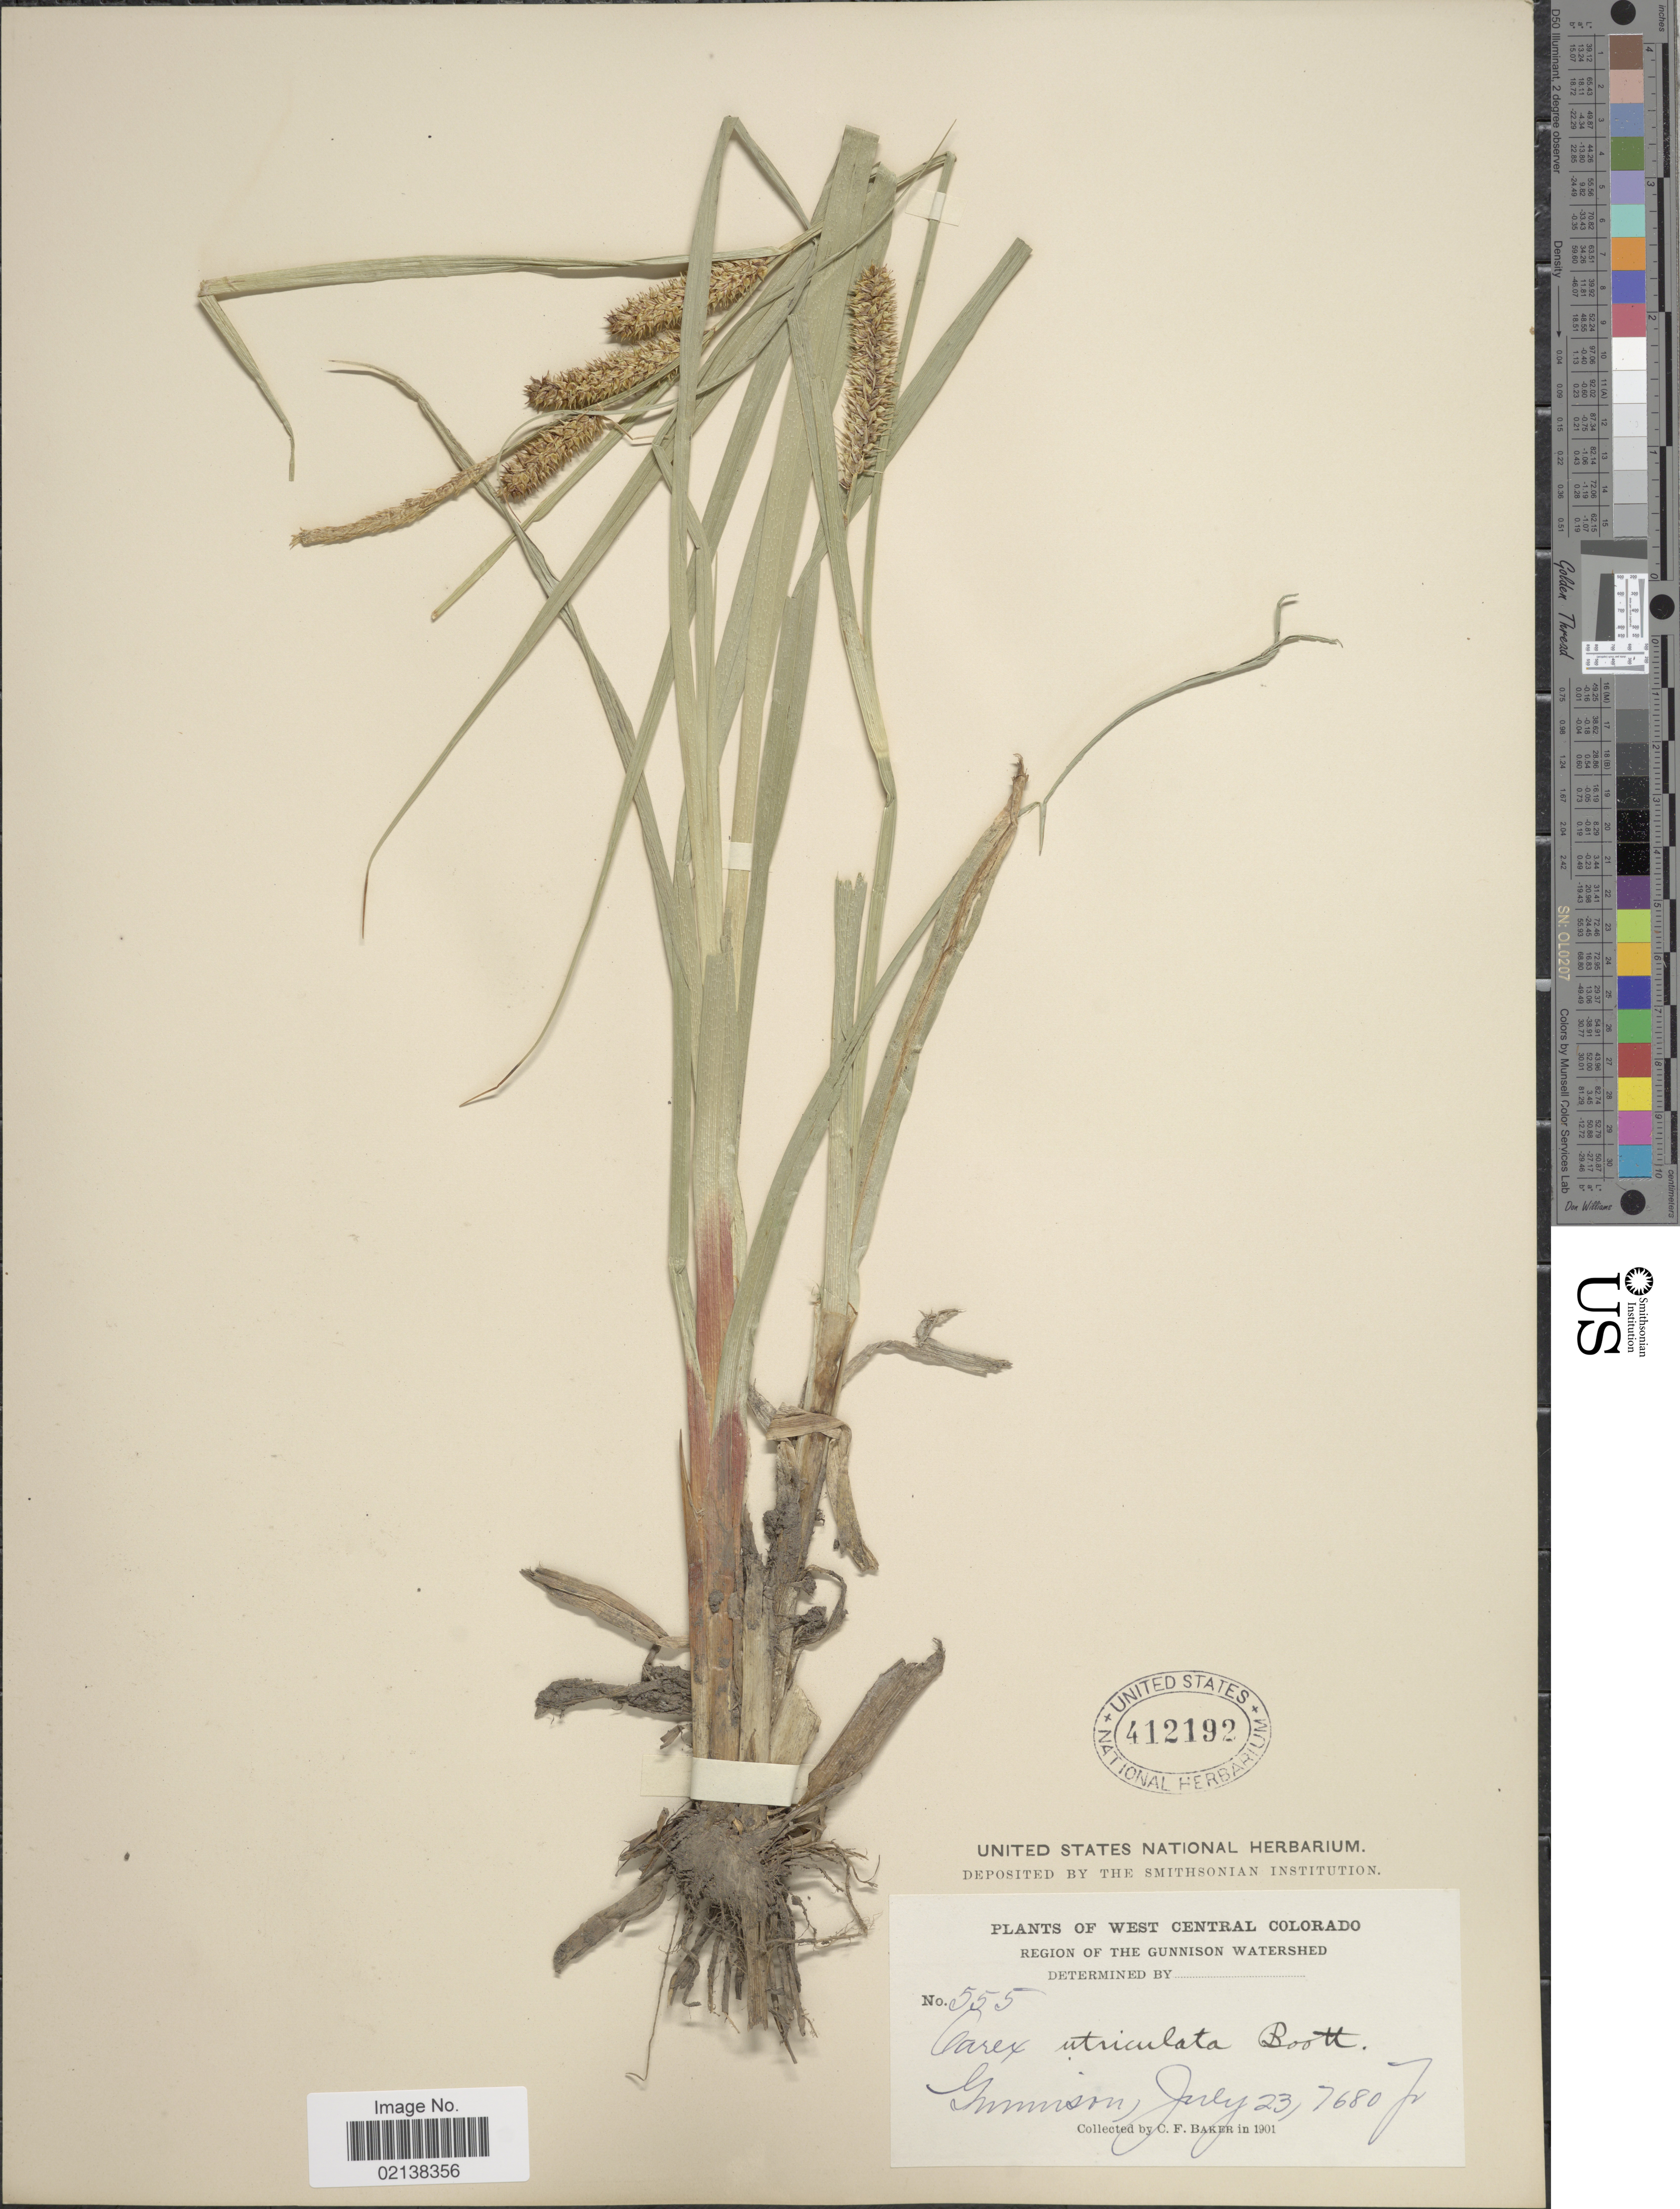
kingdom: Plantae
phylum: Tracheophyta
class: Liliopsida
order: Poales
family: Cyperaceae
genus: Carex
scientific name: Carex utriculata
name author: Boott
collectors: C. F. Baker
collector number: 555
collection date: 1901-07-23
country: United States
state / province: Colorado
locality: West Central Colorado, Region of the Watershed, Grimmson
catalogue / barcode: US 412192